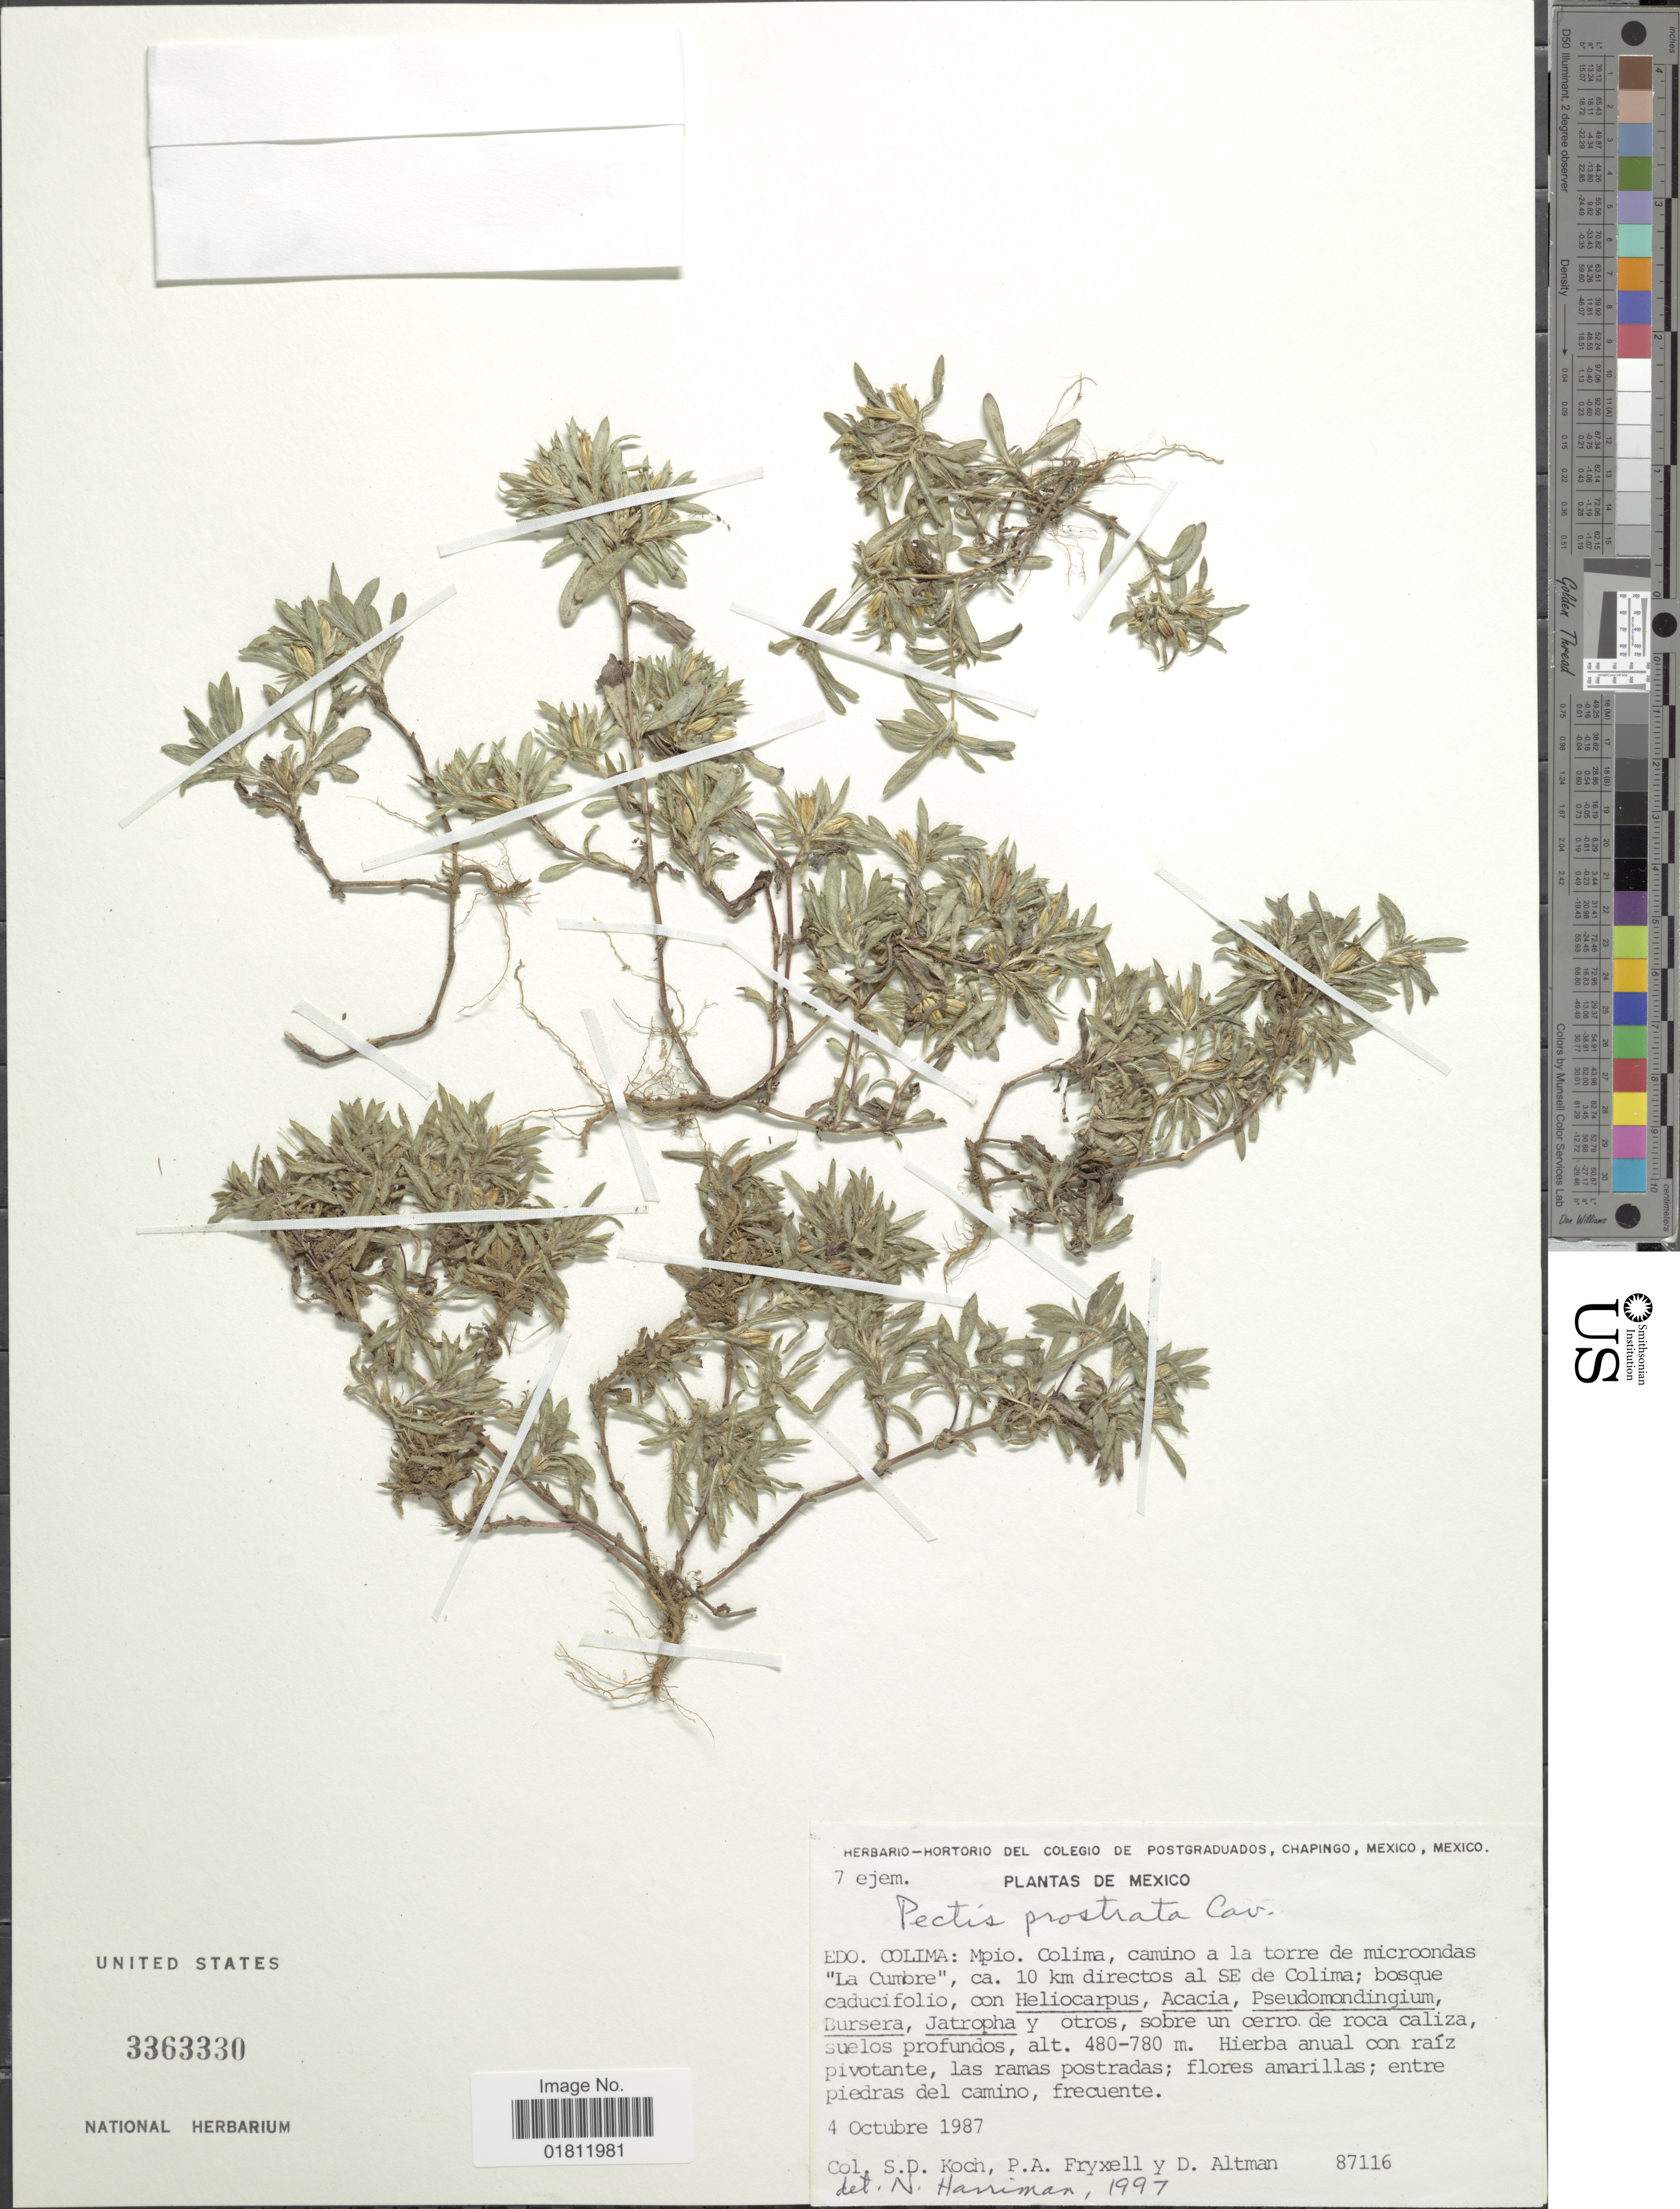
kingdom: Plantae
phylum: Tracheophyta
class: Magnoliopsida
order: Asterales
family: Asteraceae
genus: Pectis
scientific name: Pectis prostrata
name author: Cav.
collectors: S. D. Koch, P. A. Fryxell & D. Altman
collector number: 87116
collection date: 1987-10-04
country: Mexico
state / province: Colima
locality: Edo. Colima; Mpio. Colima a la torre de microondas "La Cumbre", ca. 10 km directos al SE de Colima.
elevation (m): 480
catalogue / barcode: US 3363330